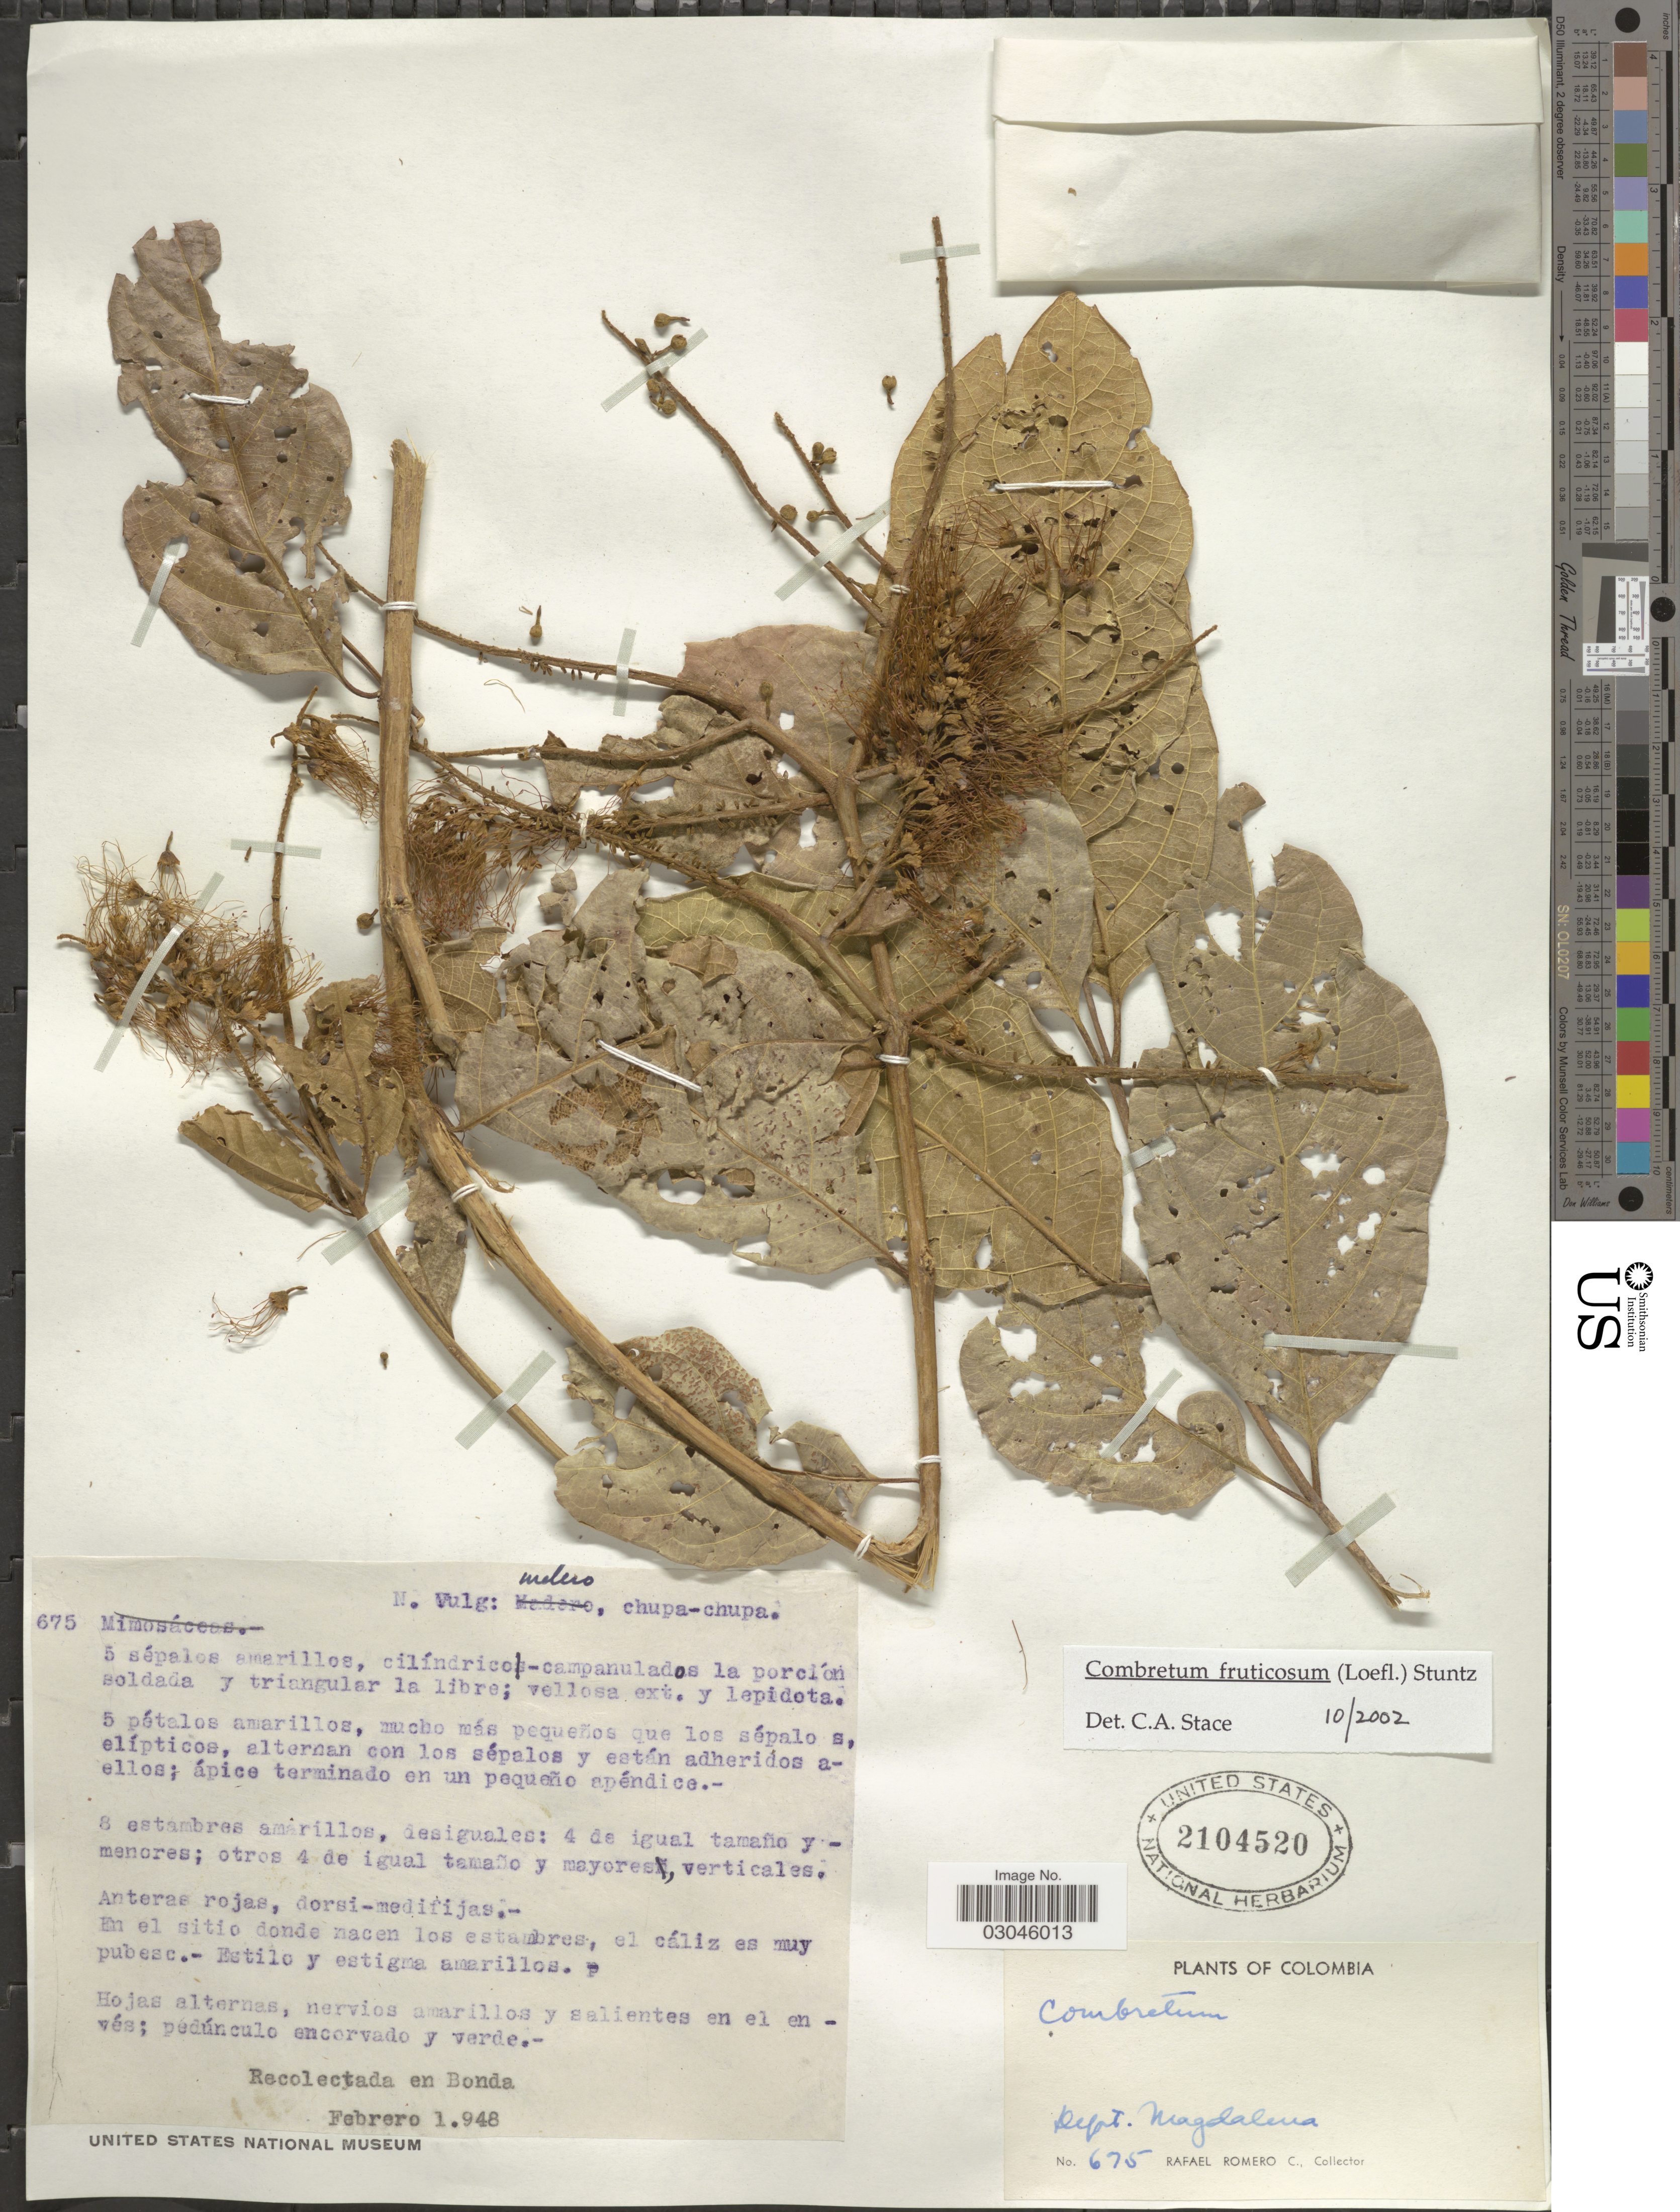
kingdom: Plantae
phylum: Tracheophyta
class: Magnoliopsida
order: Myrtales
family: Combretaceae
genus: Combretum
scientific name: Combretum fruticosum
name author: (Loefl.) Stuntz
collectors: R. Romero Castañeda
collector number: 675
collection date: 1948-02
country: Colombia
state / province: Magdalena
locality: En Bonda. Dept. Magdalena.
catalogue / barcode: US 2104520